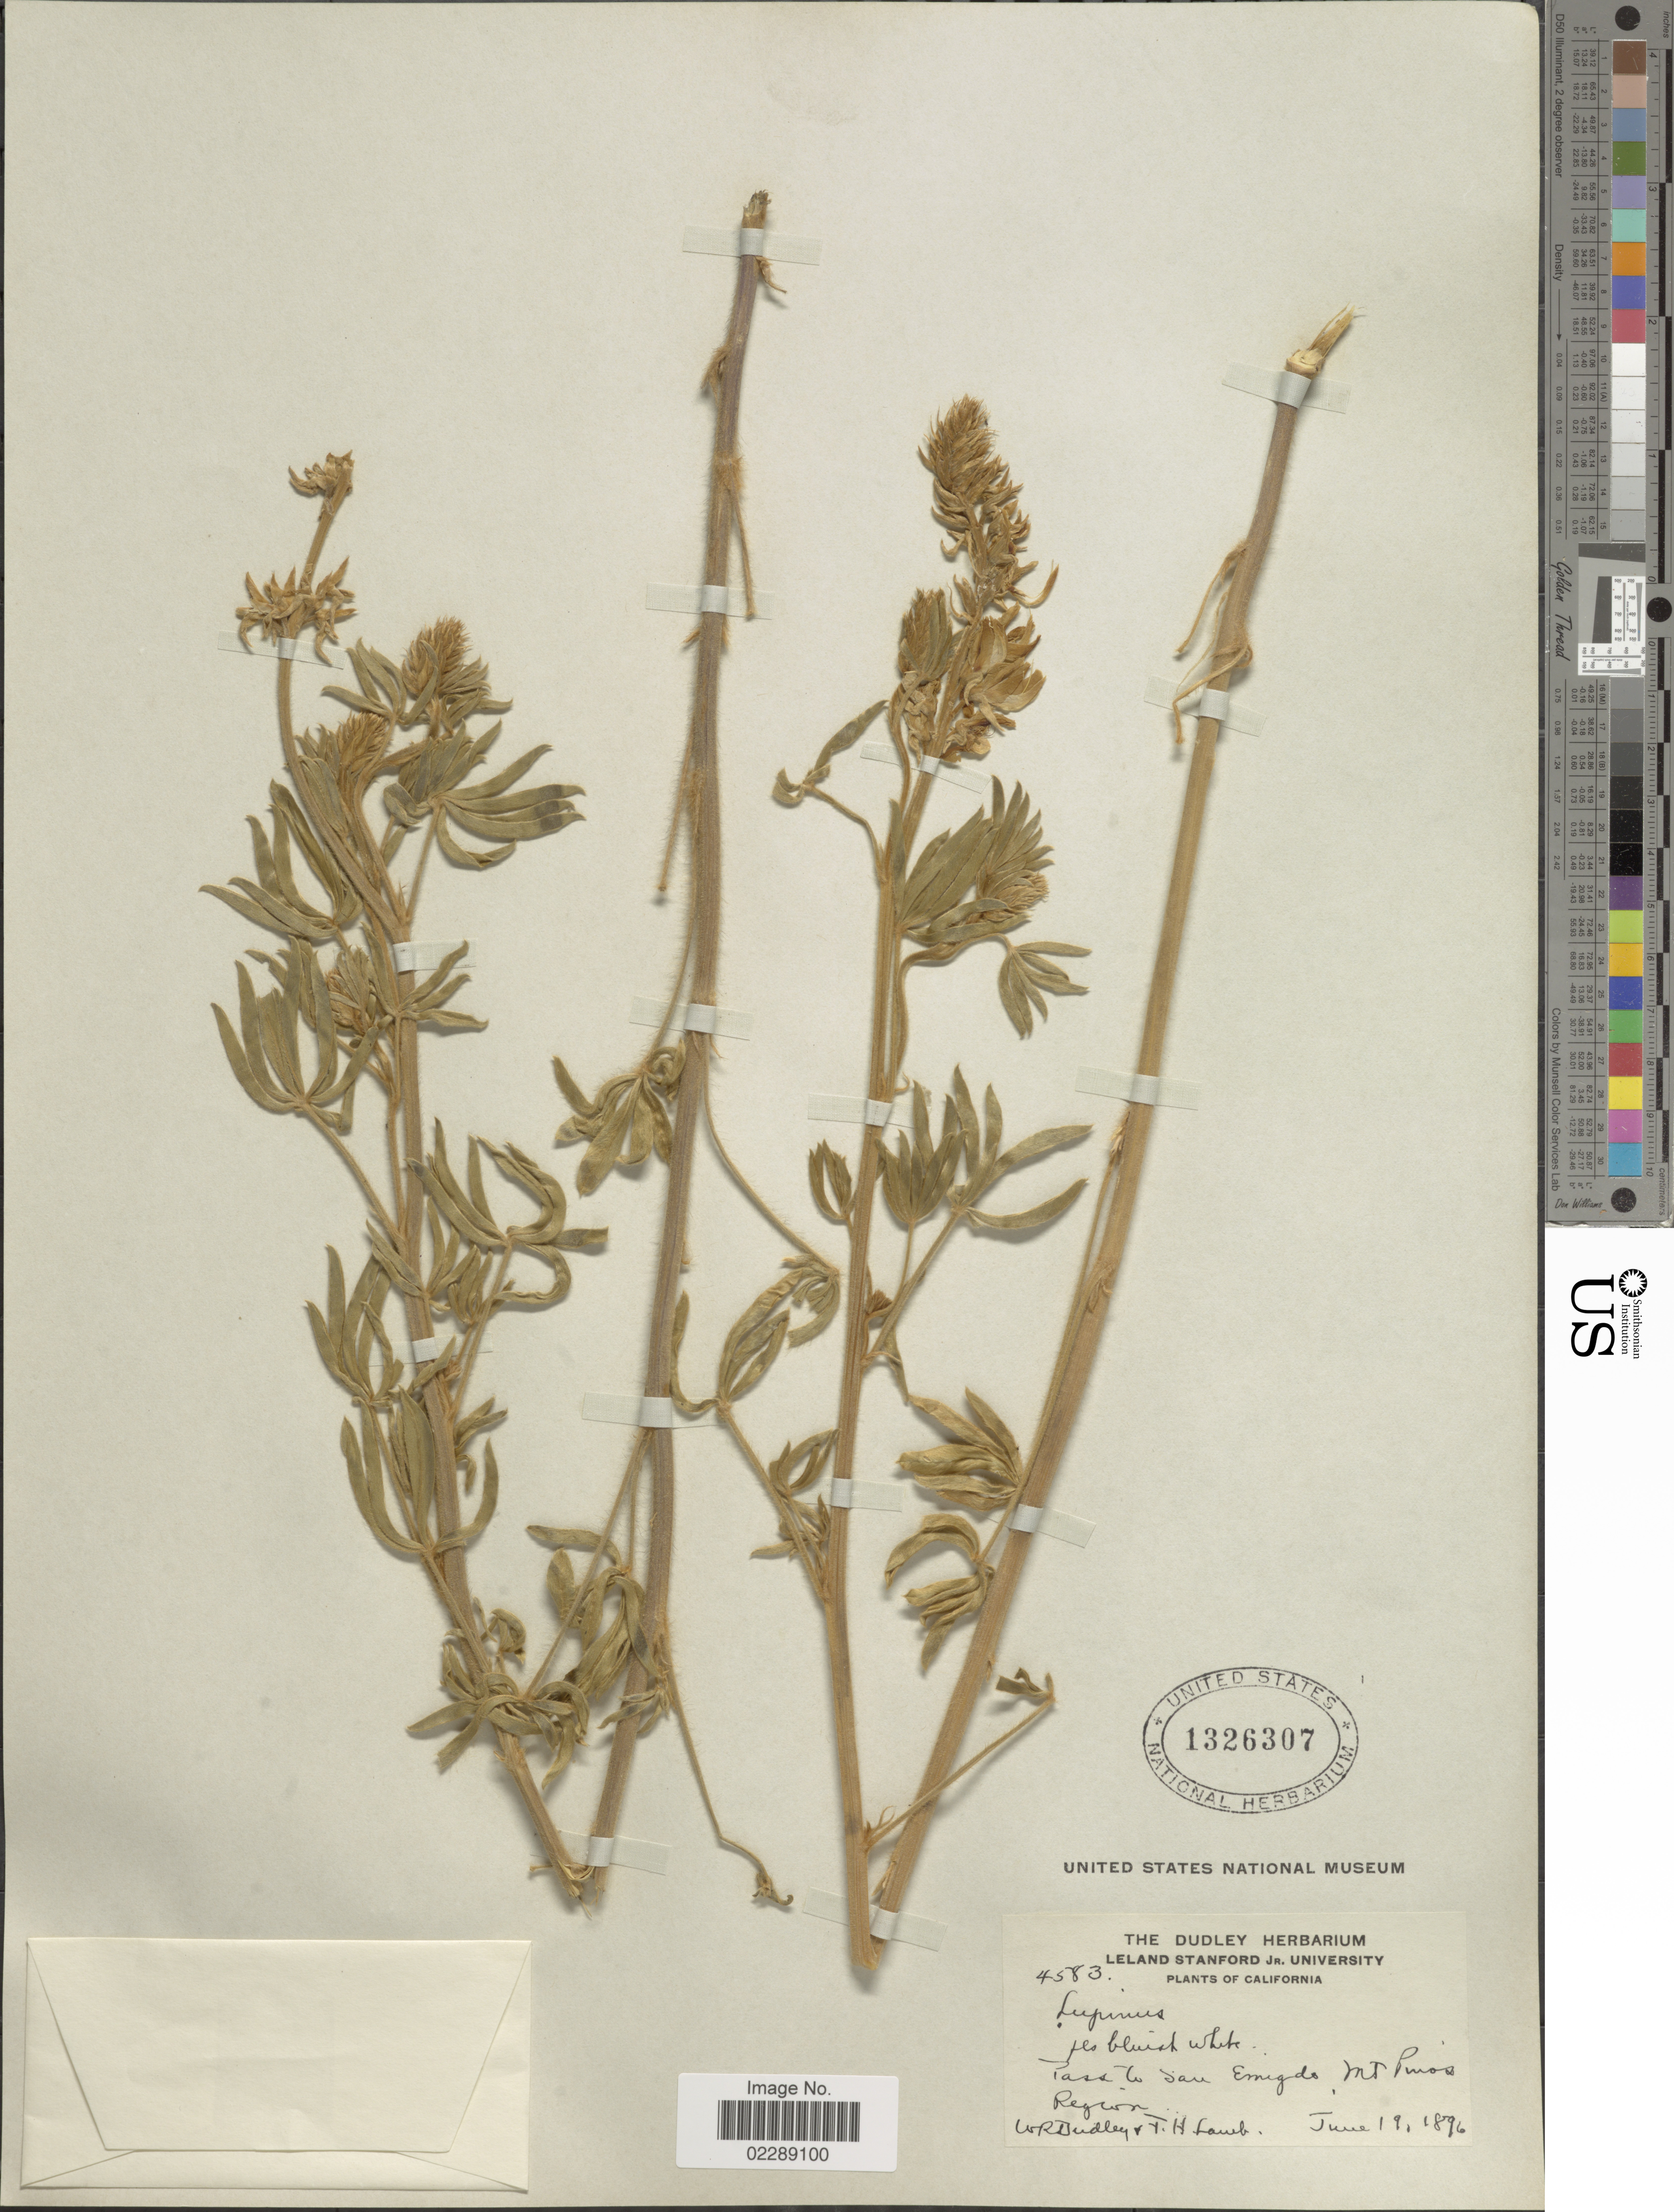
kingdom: Plantae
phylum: Tracheophyta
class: Magnoliopsida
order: Fabales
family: Fabaceae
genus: Lupinus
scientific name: Lupinus sp.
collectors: W. Dudley & F. H. Lamb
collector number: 4583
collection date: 1896-06-19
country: United States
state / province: California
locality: Paas to San Emigdo, Mt. Pinos Region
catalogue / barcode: US 1326307